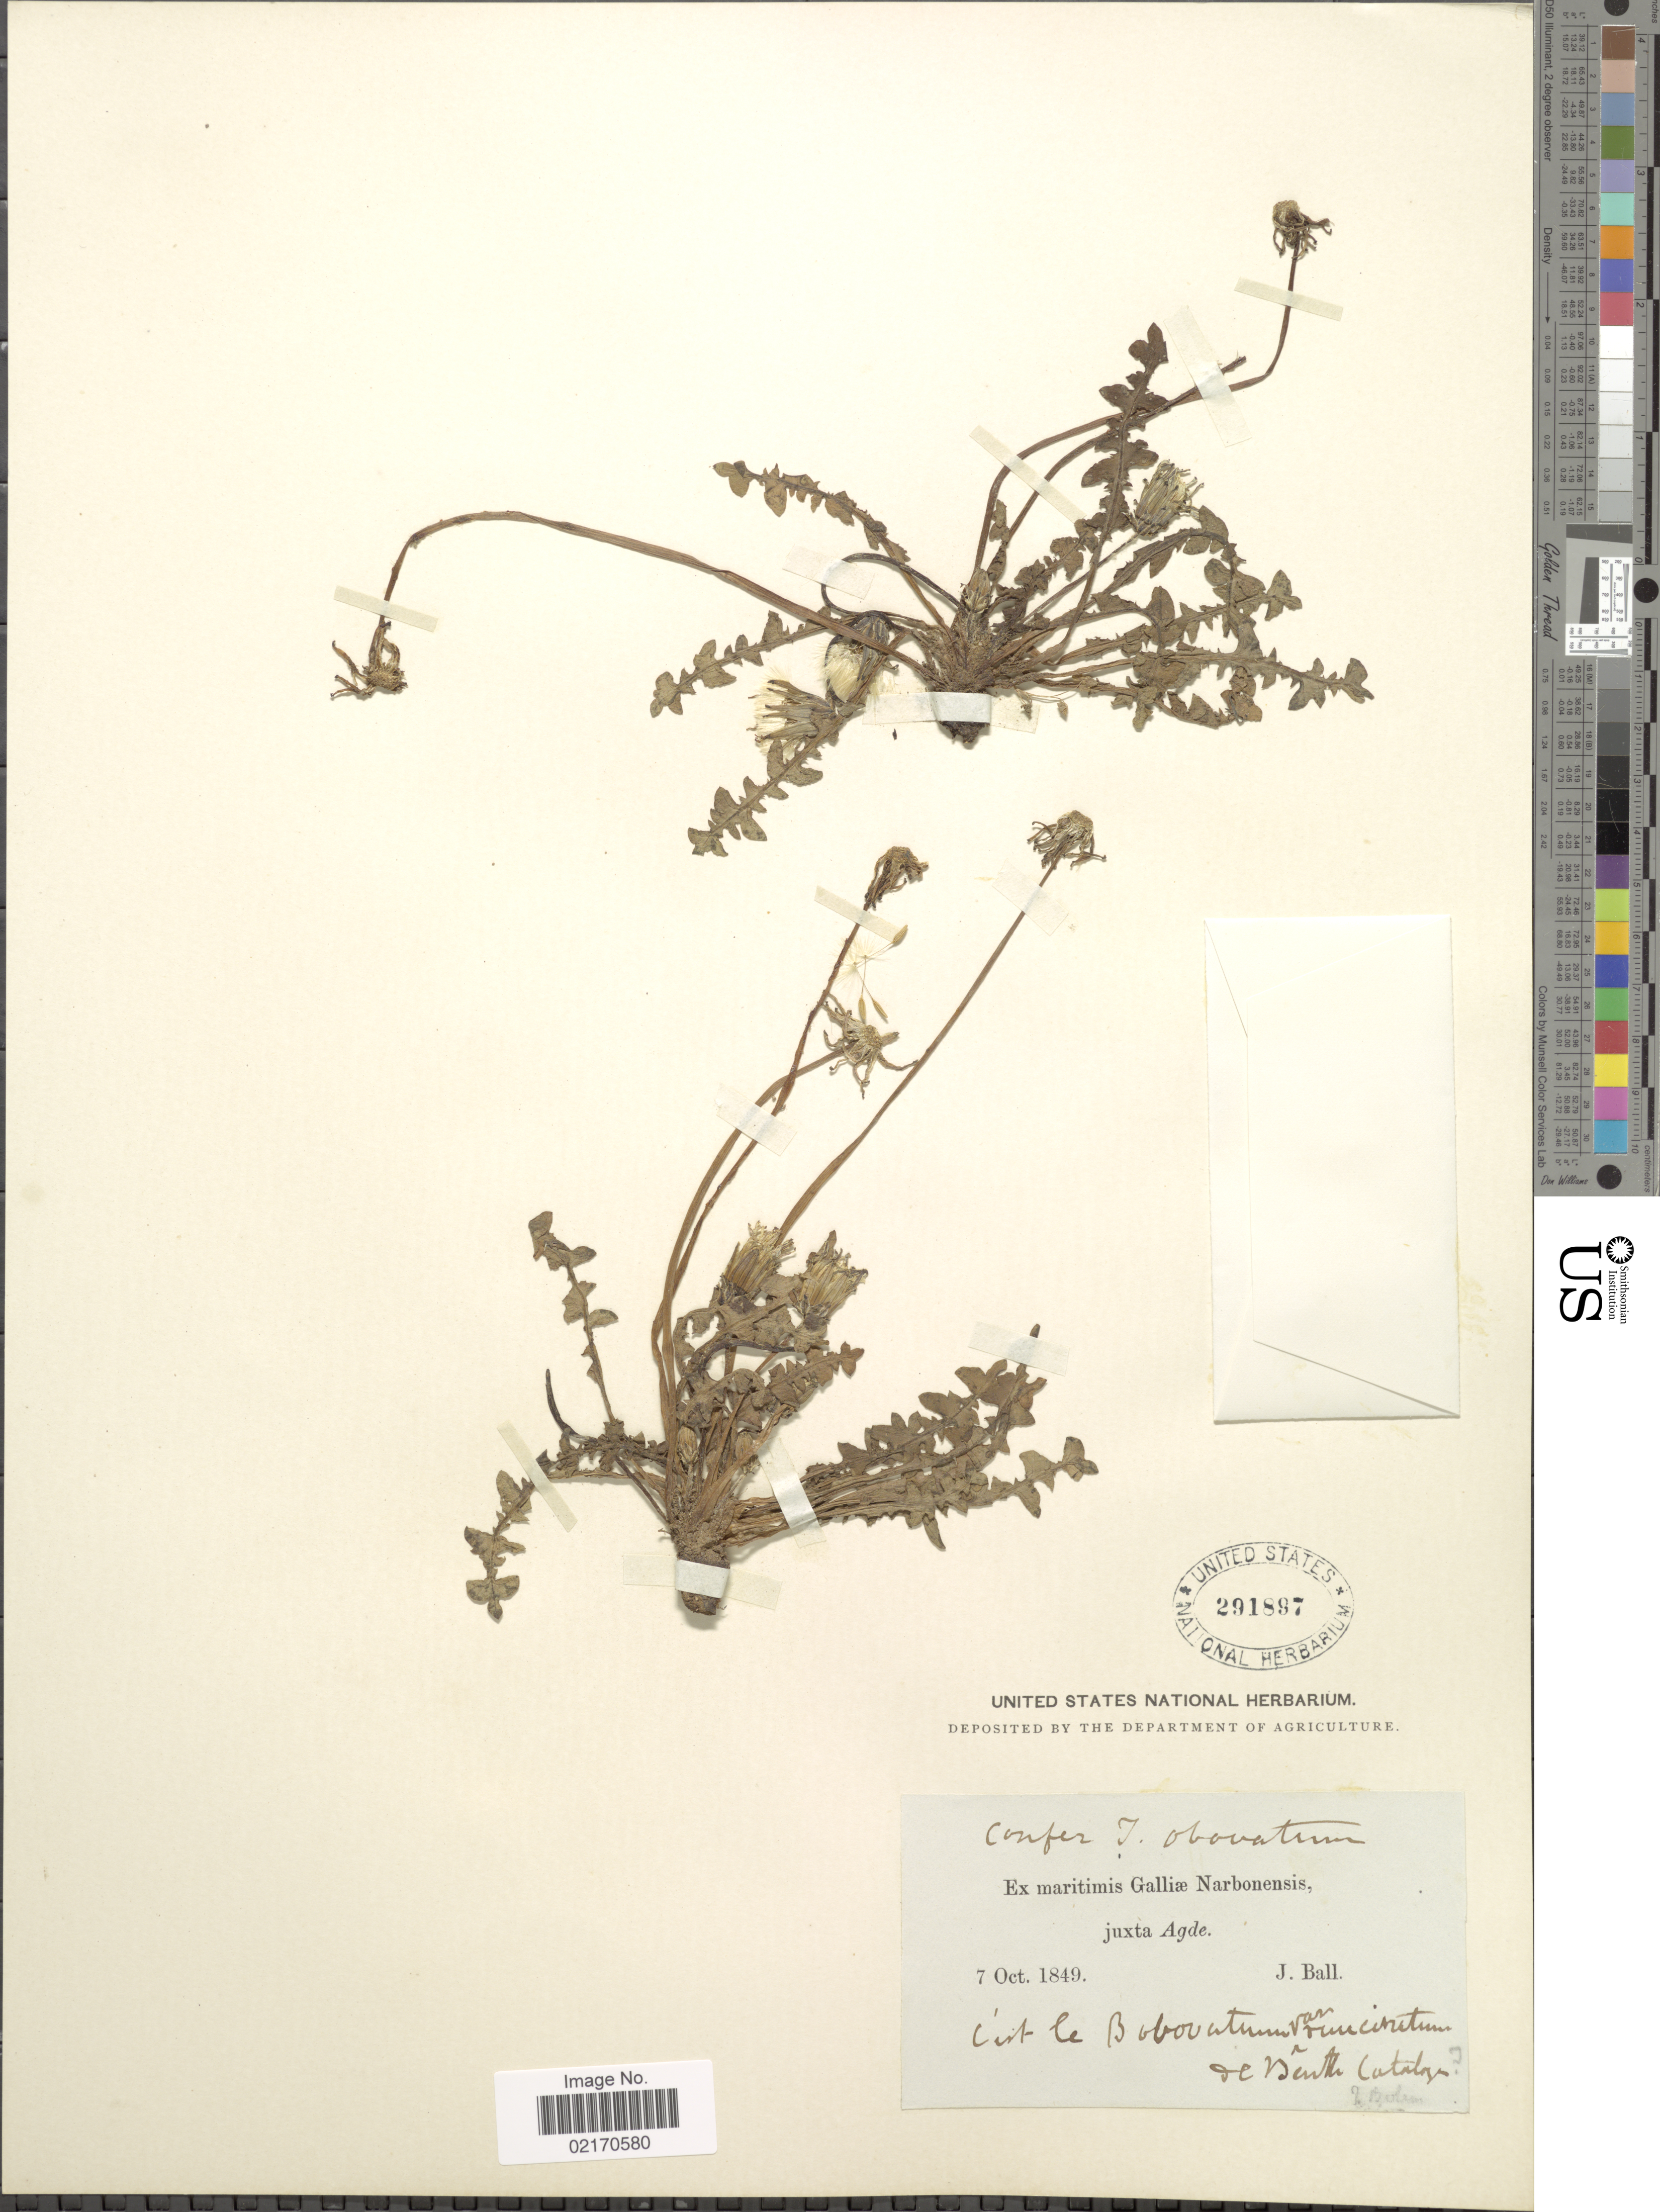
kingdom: Plantae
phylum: Tracheophyta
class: Magnoliopsida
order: Asterales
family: Asteraceae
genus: Taraxacum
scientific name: Taraxacum obovatum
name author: (Willd.) DC.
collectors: J. Ball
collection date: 1849-10-07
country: France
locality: Ex maritimis Galliae Narbonensis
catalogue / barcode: US 291897